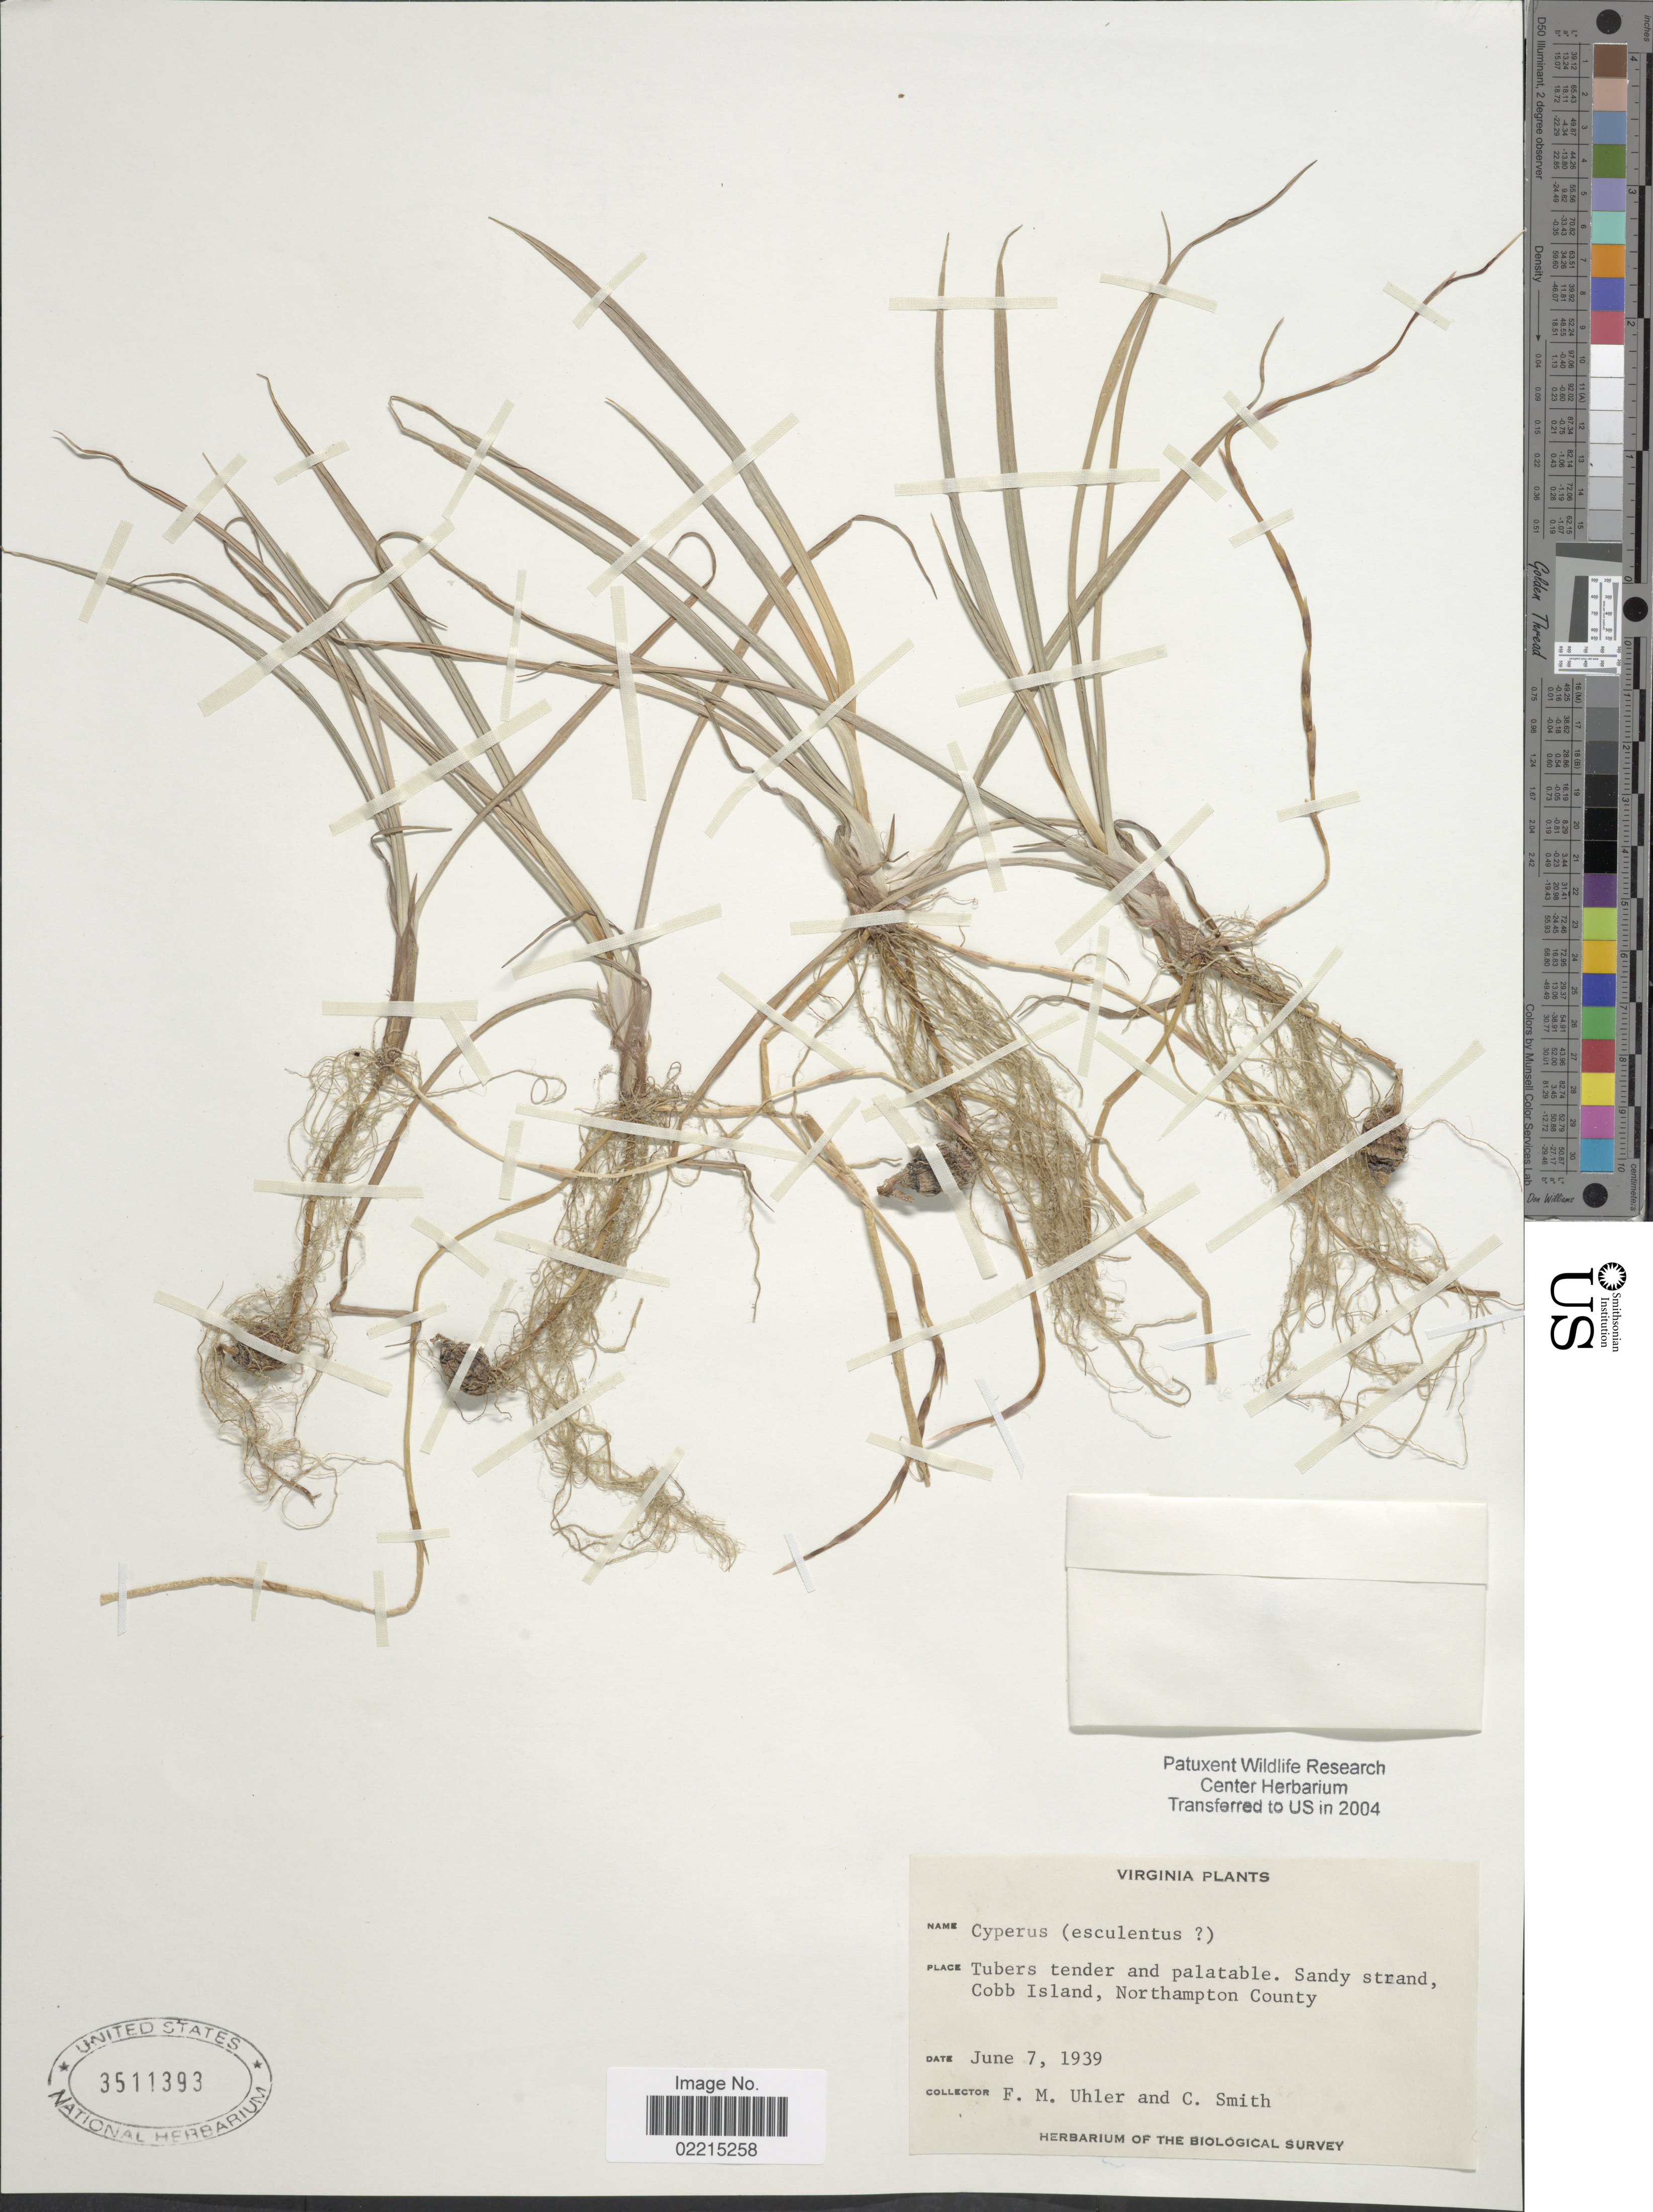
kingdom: Plantae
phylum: Tracheophyta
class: Liliopsida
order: Poales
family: Cyperaceae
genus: Cyperus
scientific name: Cyperus esculentus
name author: L.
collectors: F. M. Uhler & C. Smith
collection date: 1939-06-07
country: United States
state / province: Virginia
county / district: Northampton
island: Cobb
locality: Cobb Island, Northhampton County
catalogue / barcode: US 3511393